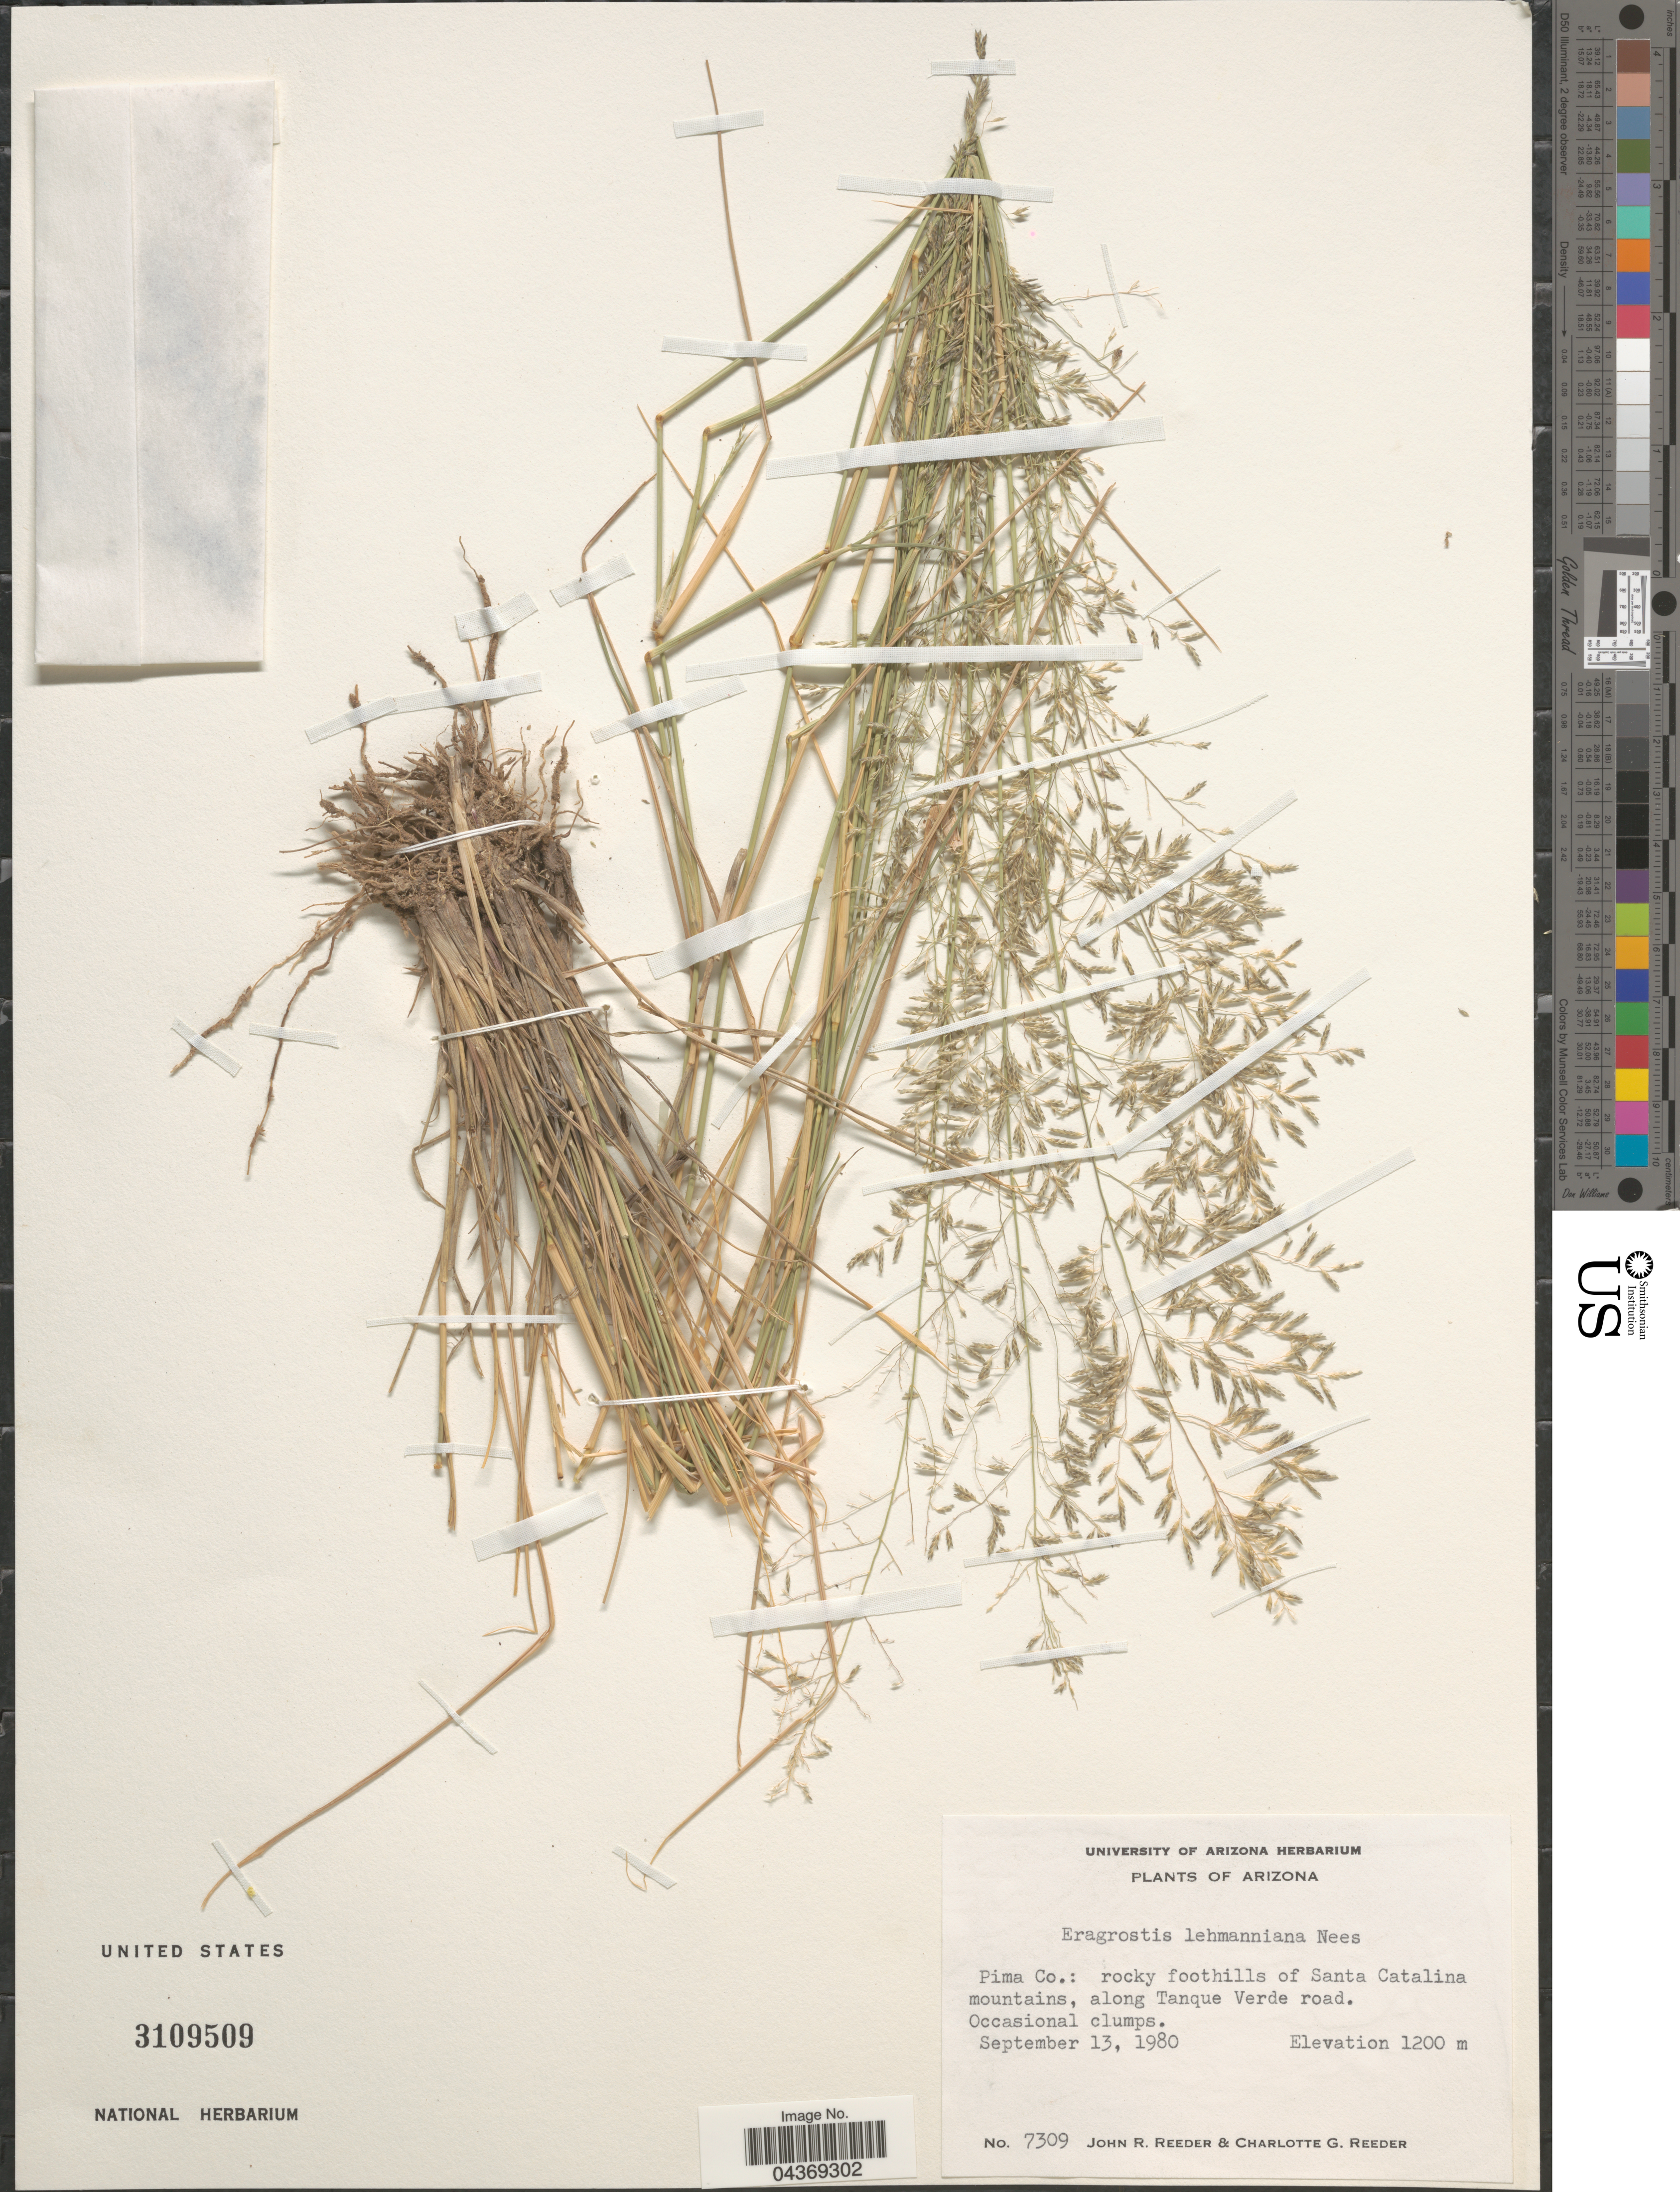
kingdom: Plantae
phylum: Tracheophyta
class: Liliopsida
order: Poales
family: Poaceae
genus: Eragrostis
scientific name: Eragrostis lehmanniana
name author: Nees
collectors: J. R. Reeder & C. G. Reeder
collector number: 7309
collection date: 1980-09-13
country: United States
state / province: Arizona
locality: Pima Co.: rocky foothills of Santa Catalina mountains, along Tanque Verde road.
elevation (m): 1200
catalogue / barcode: US 3109509